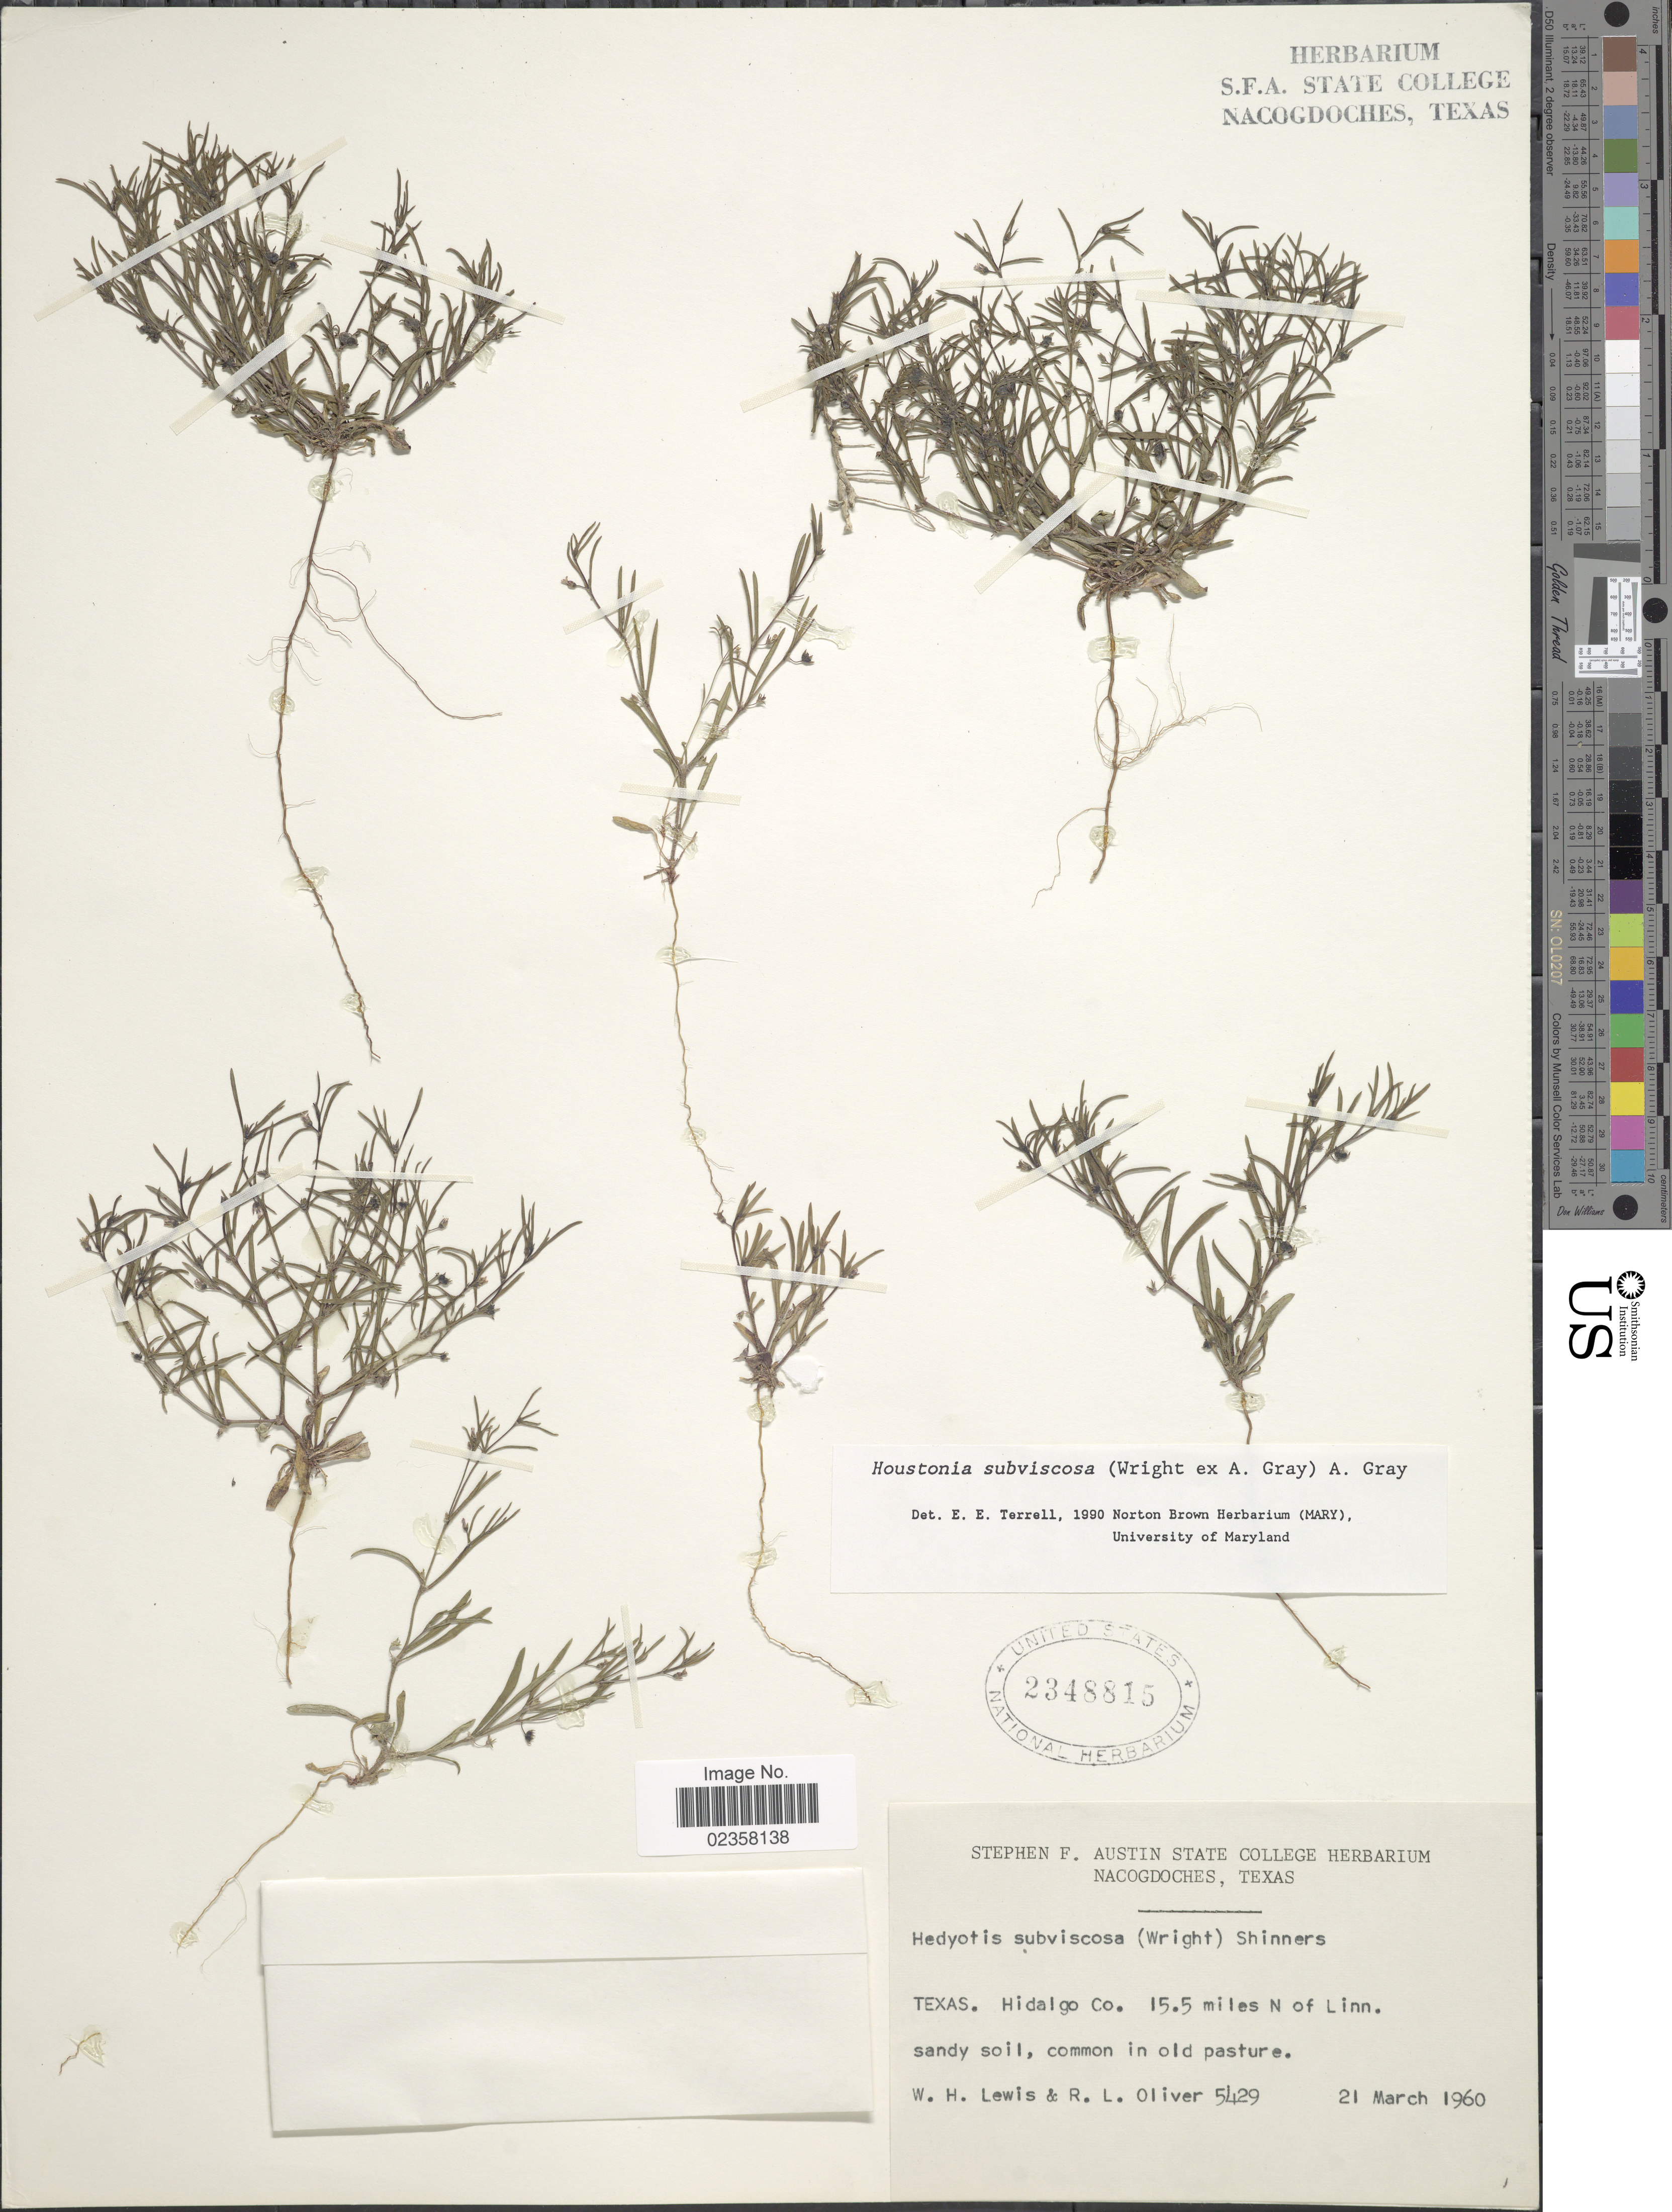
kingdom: Plantae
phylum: Tracheophyta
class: Magnoliopsida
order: Gentianales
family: Rubiaceae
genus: Houstonia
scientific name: Houstonia subviscosa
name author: (Wright ex A. Gray) A. Gray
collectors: W. H. Lewis & R. Oliver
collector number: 5429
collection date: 1960-03-21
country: United States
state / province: Texas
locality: Hidalgo Co., 15.5 miles N of Linn.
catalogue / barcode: US 2348815